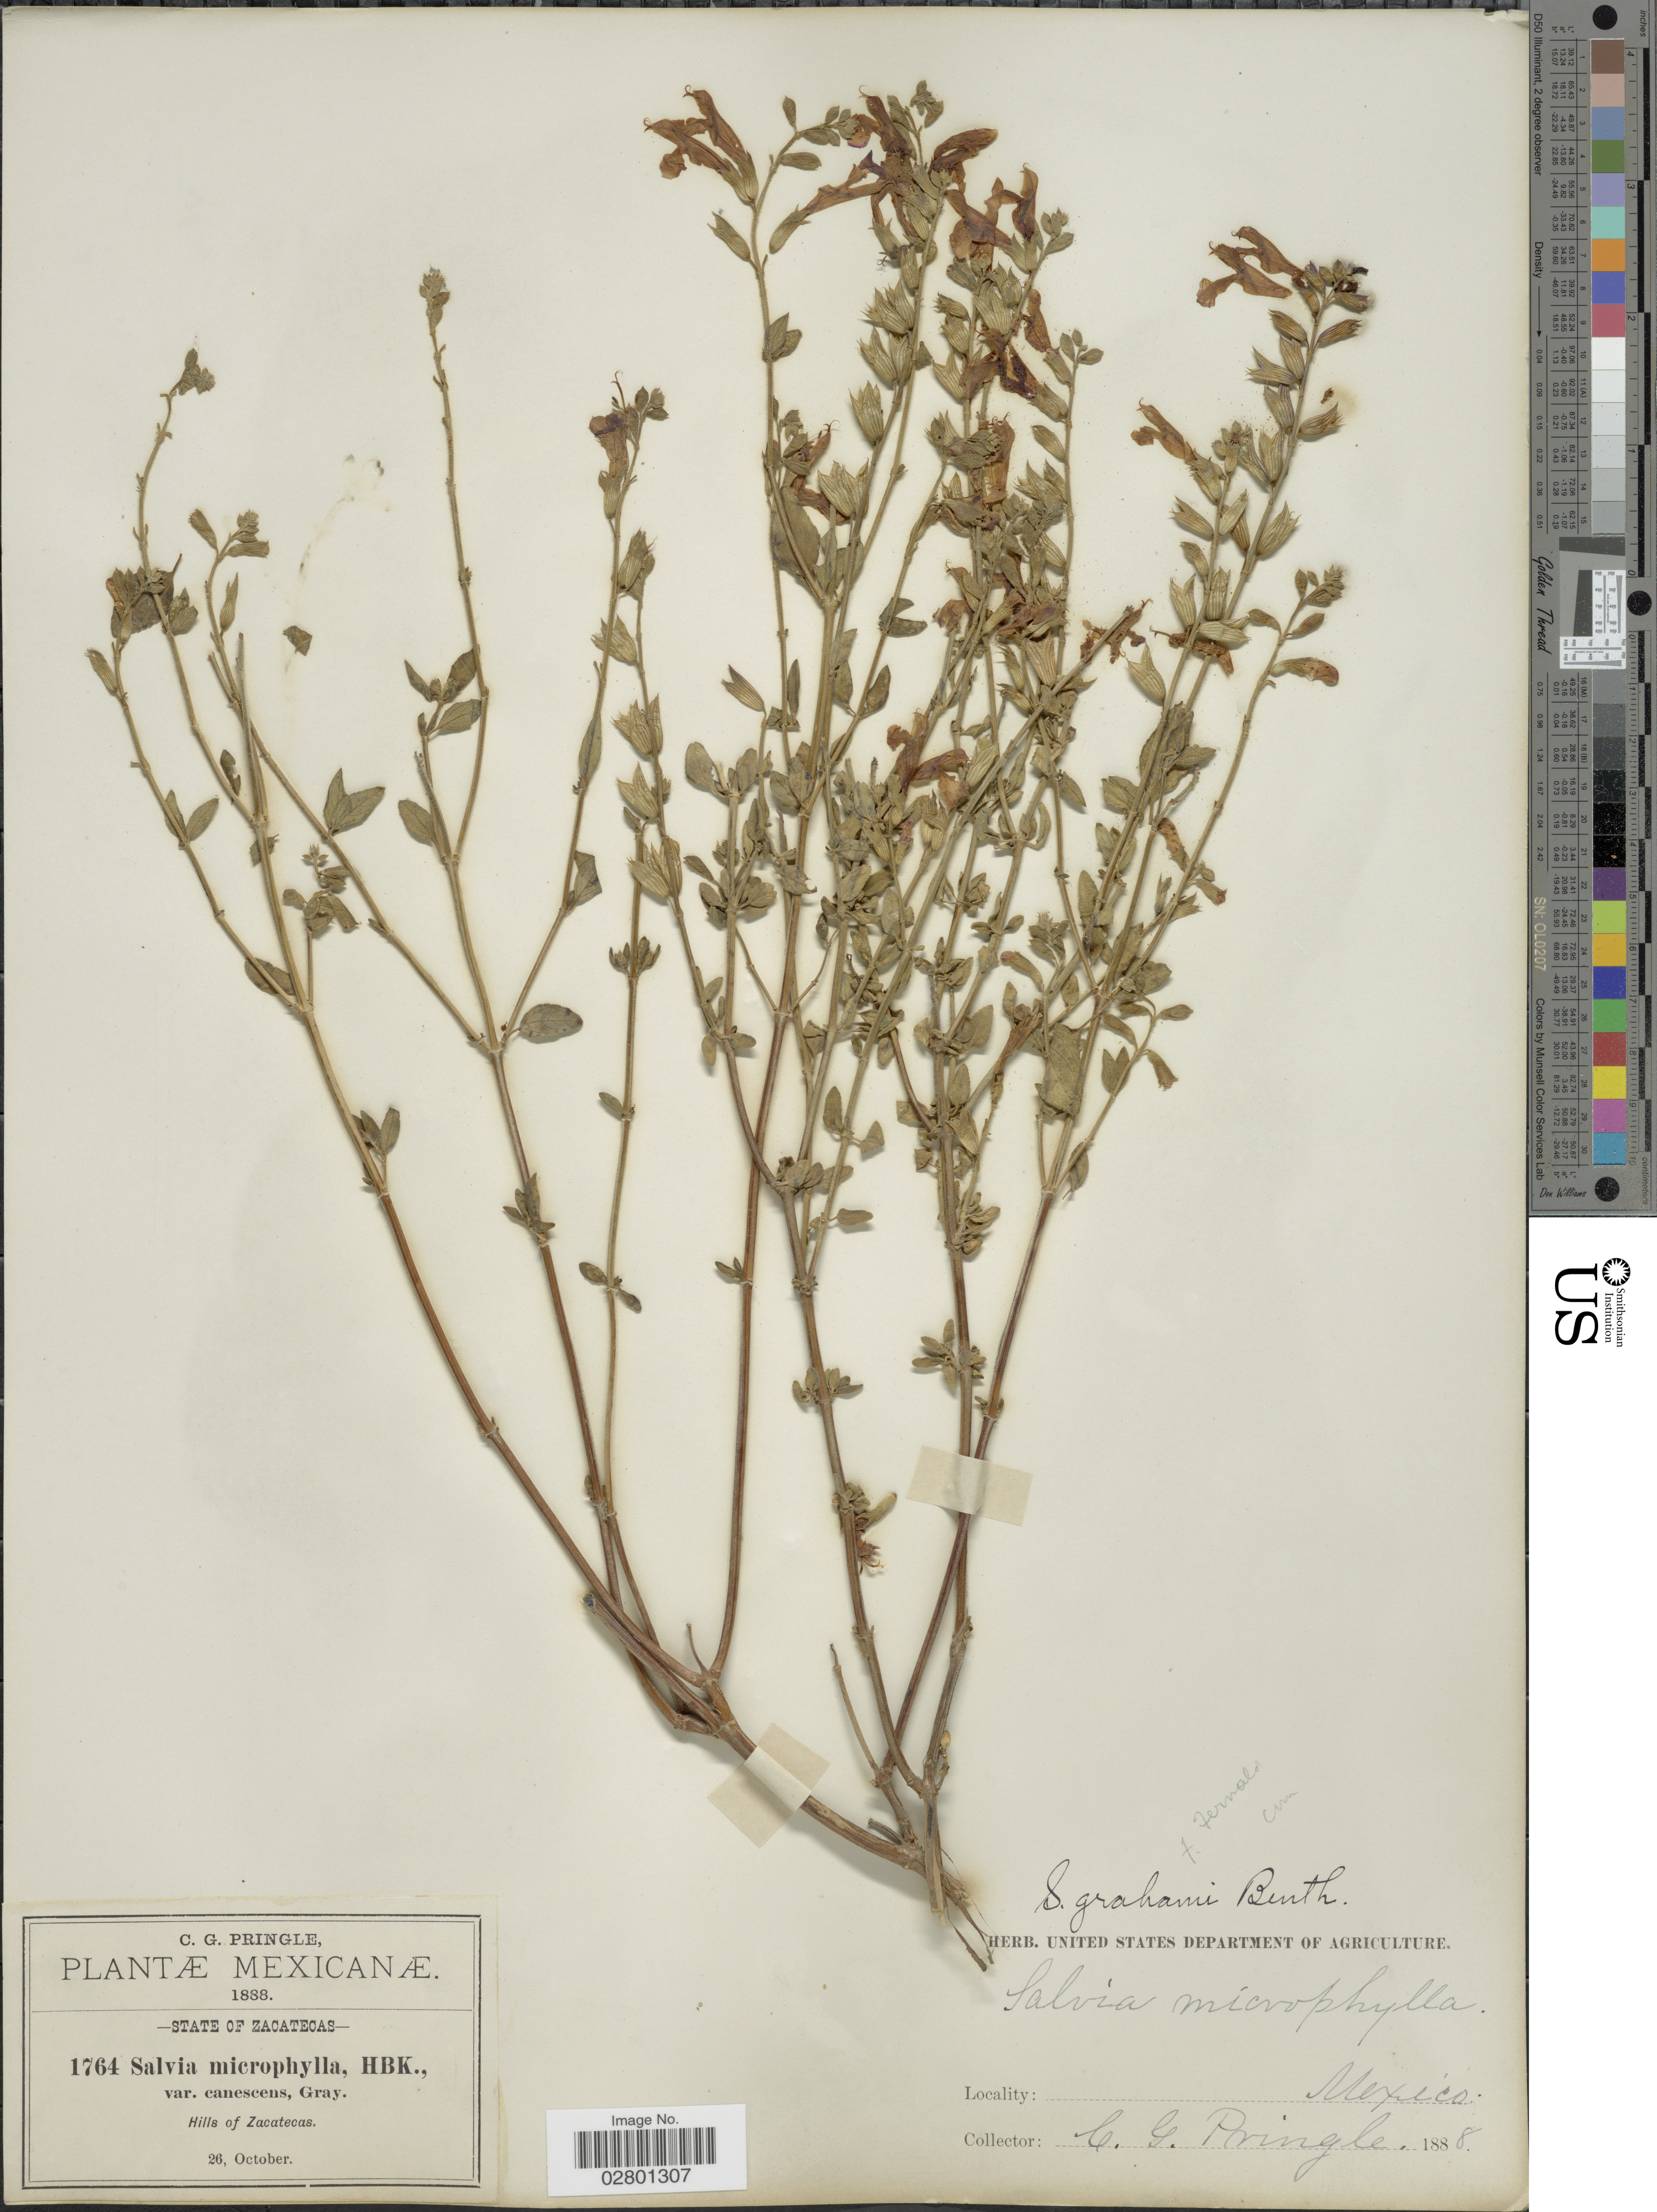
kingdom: Plantae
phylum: Tracheophyta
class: Magnoliopsida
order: Lamiales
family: Lamiaceae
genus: Salvia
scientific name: Salvia grahami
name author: Benth.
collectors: C. G. Pringle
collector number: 1764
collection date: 1888-10-26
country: Mexico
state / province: Zacatecas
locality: Mexicanæ. Hills of Zacatecas.